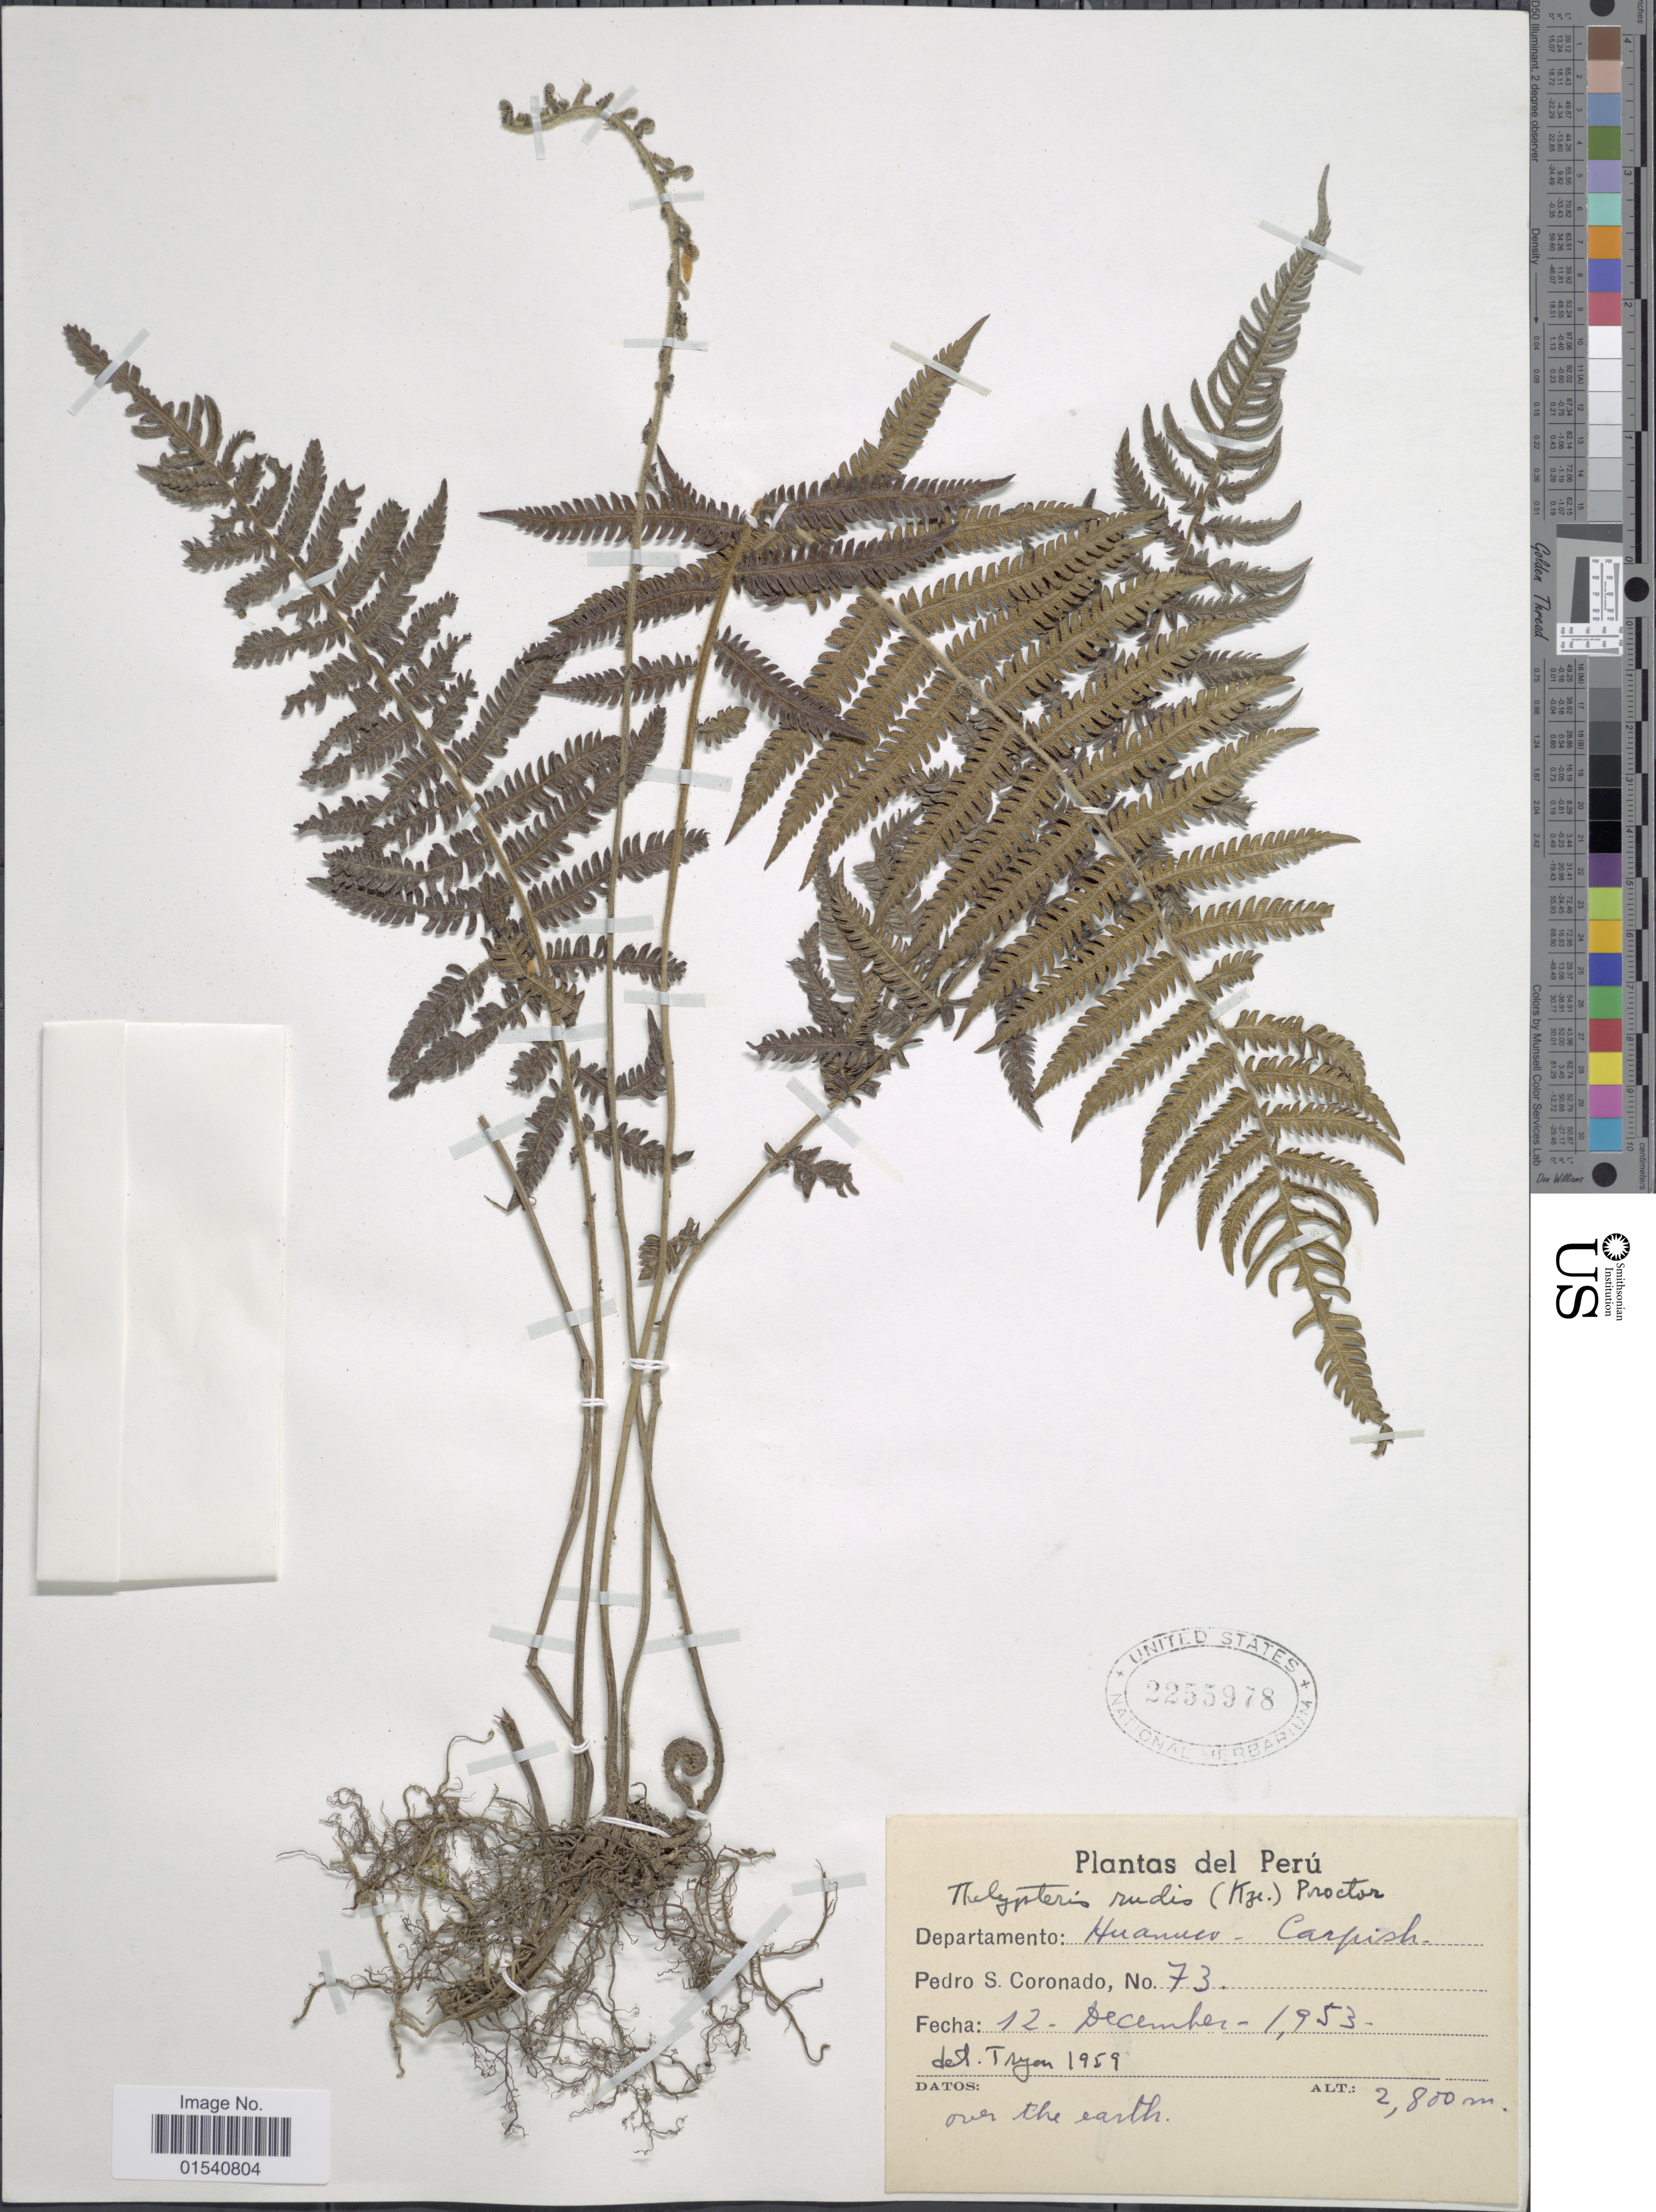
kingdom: Plantae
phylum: Tracheophyta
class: Polypodiopsida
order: Polypodiales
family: Thelypteridaceae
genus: Amauropelta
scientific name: Amauropelta rudis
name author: (Kunze) Pic. Serm.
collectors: P. Coronado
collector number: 73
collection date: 1953-12-12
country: Peru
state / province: Huánuco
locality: Departamento: Huanuco - Carpish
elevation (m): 2800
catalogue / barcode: US 2255978